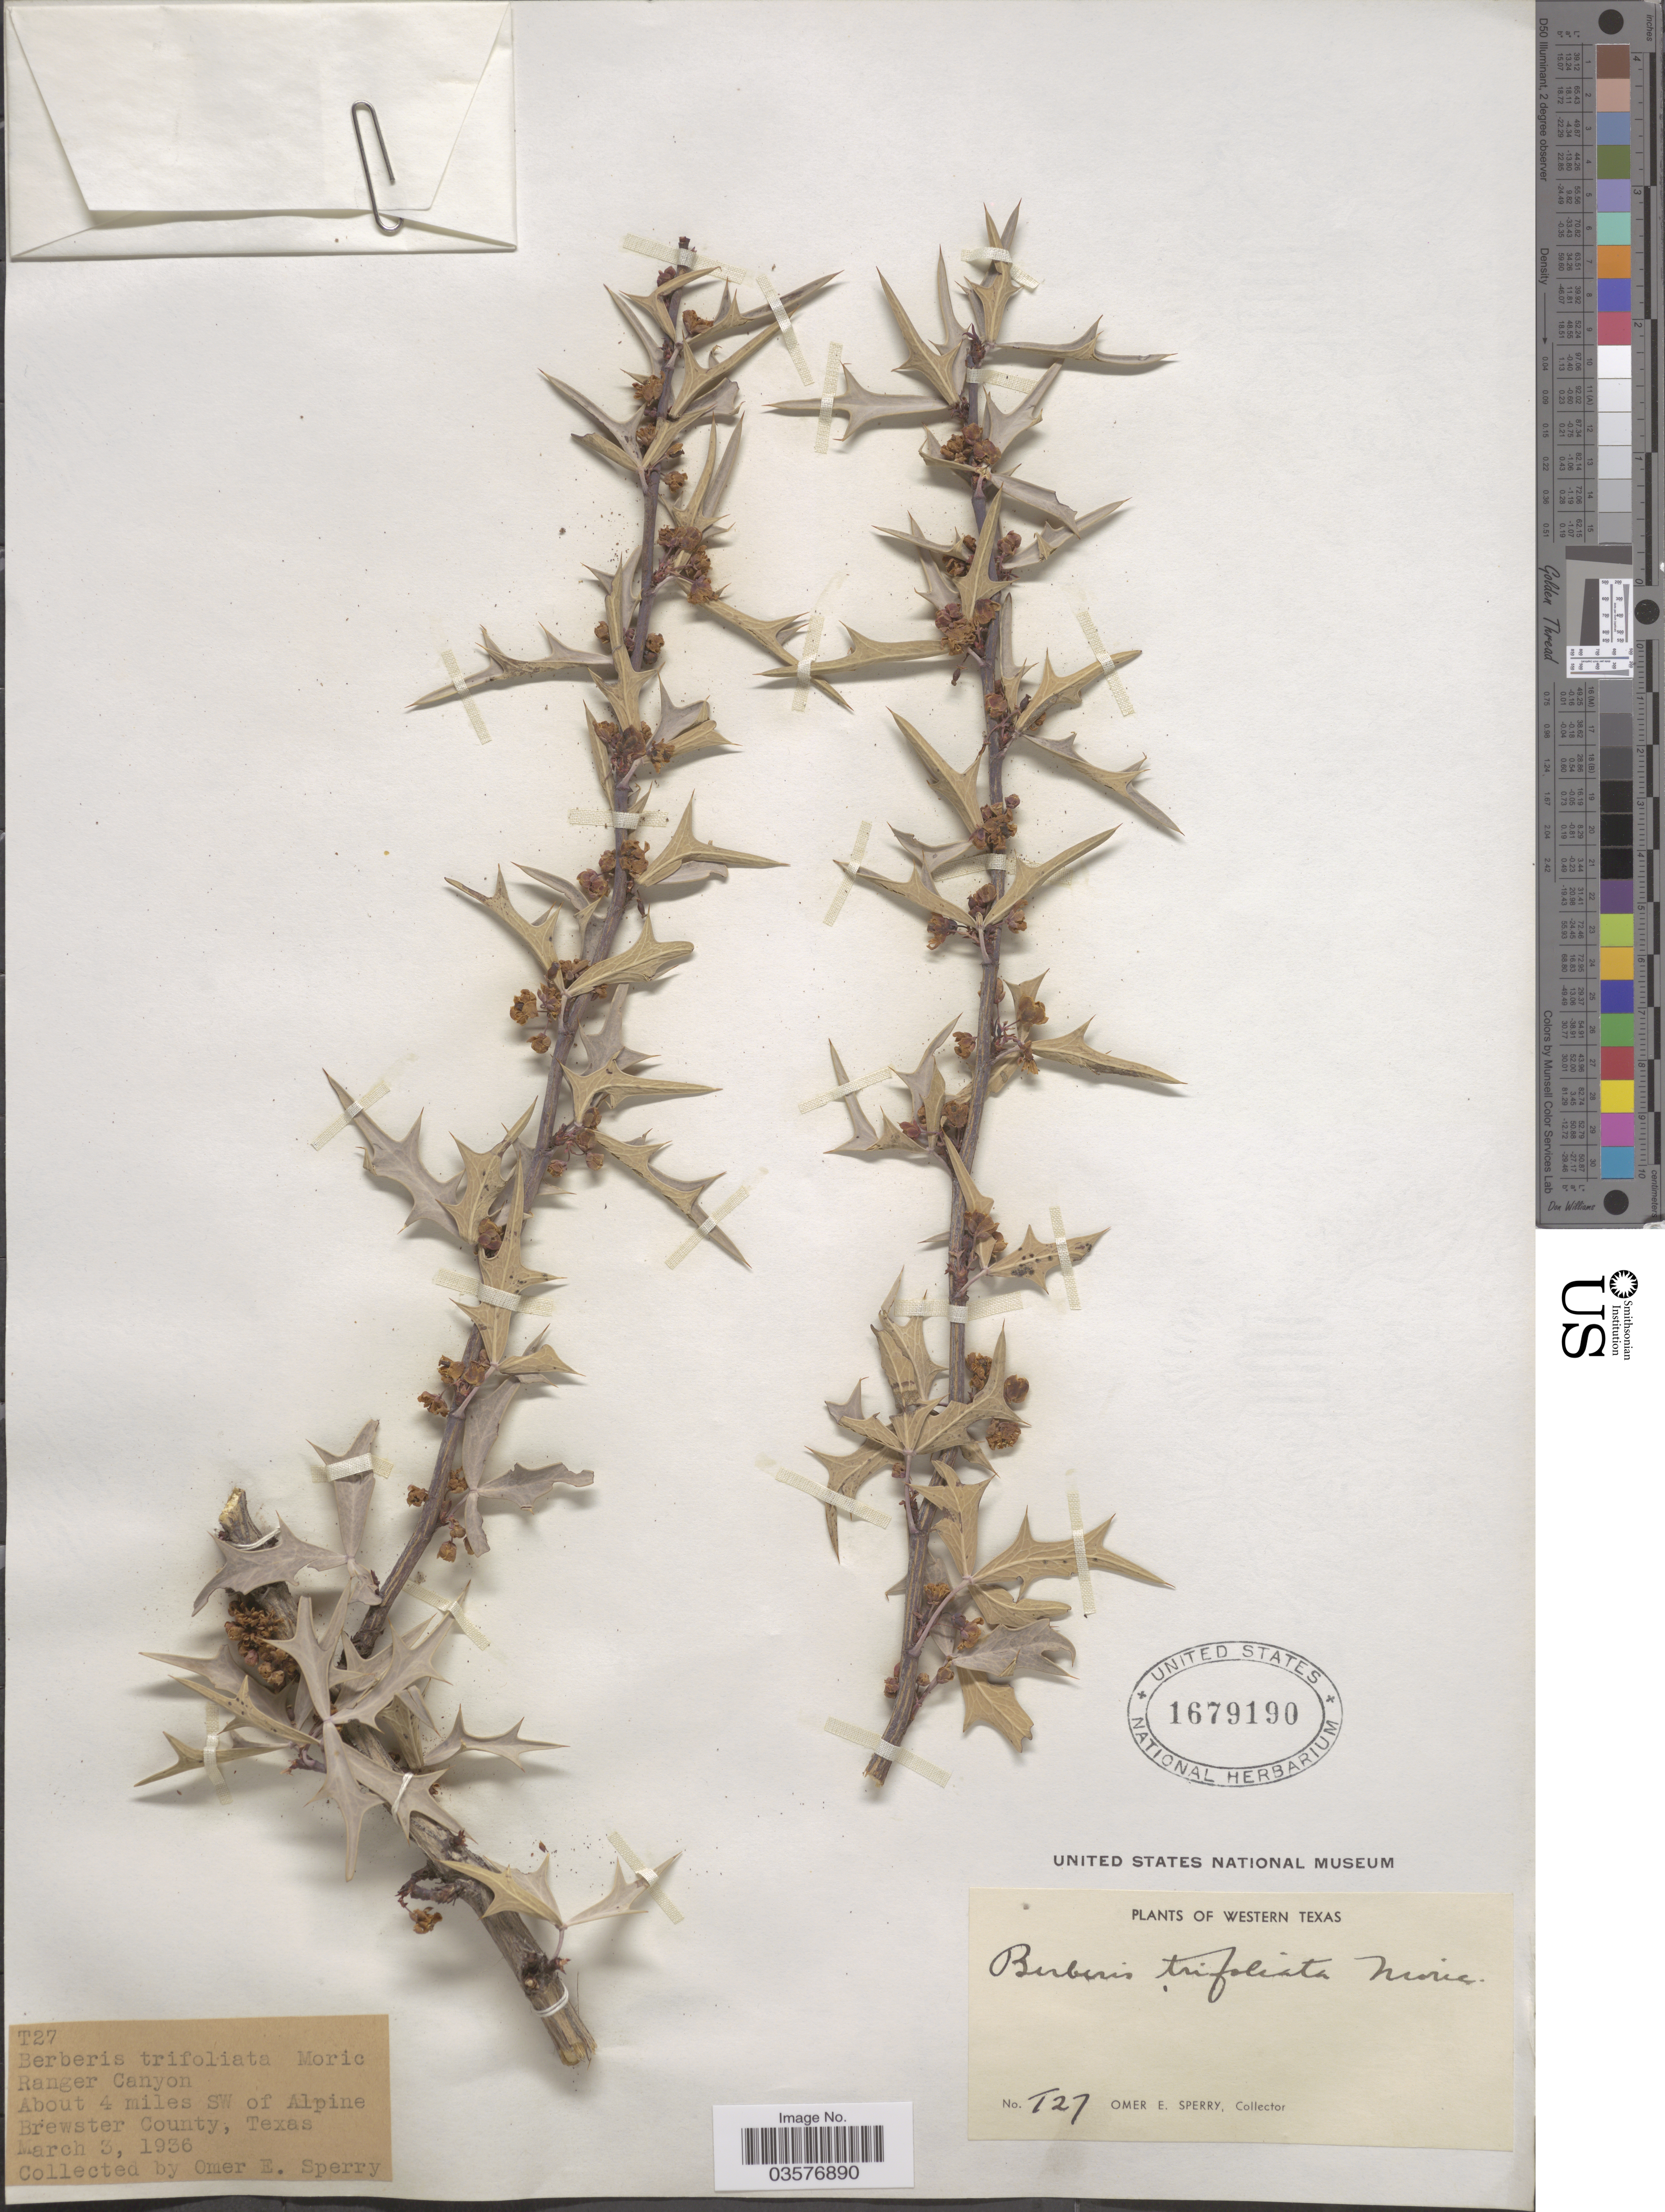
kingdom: Plantae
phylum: Tracheophyta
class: Magnoliopsida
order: Ranunculales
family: Berberidaceae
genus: Mahonia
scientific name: Mahonia trifoliolata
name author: (Monic.) Fedde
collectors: O. E. Sperry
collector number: T27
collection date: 1936-03-03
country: United States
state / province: Texas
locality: Ranger Canyon. About 4 miles SW of Alpine Brewster County. Western Texas.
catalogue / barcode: US 1679190